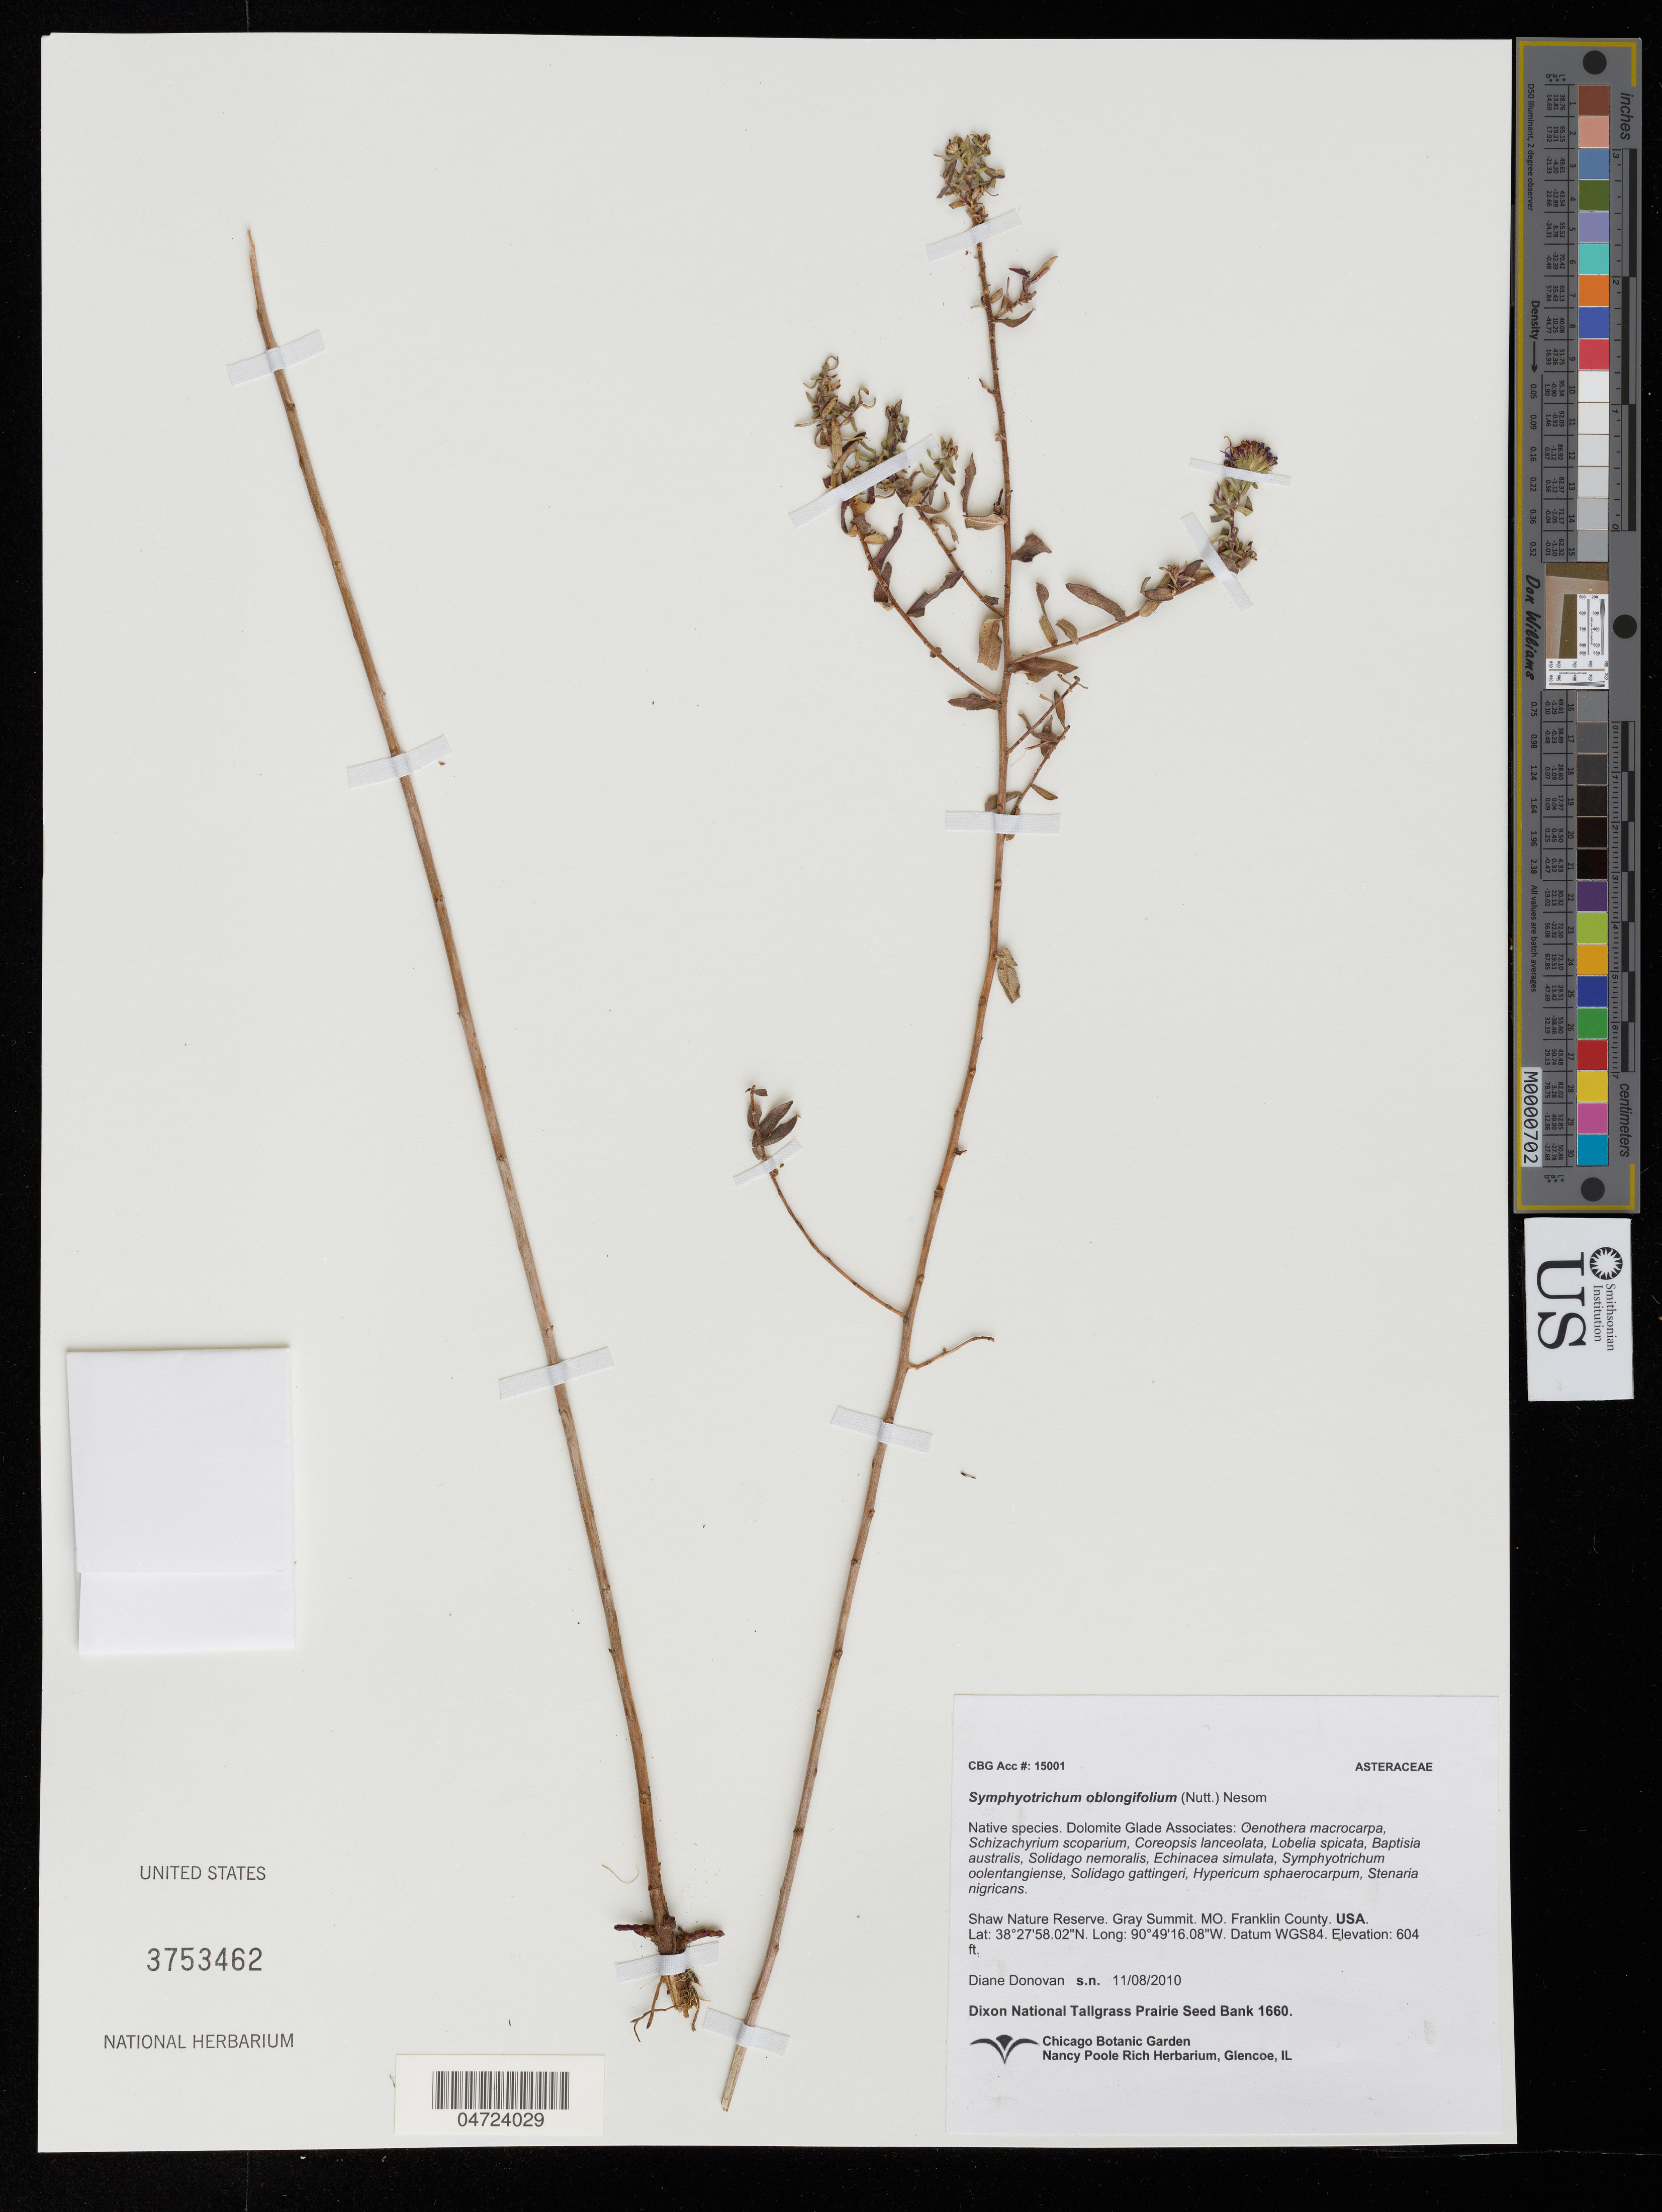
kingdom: Plantae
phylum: Tracheophyta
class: Magnoliopsida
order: Asterales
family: Asteraceae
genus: Symphyotrichum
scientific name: Symphyotrichum oblongifolium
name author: (Nutt.) G.L. Nesom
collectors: D. Donovan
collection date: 2010-11-08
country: United States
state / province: Missouri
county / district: Franklin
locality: Shaw Nature Reserve. Gray Summit. Franklin County.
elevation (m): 184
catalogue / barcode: US 3753462